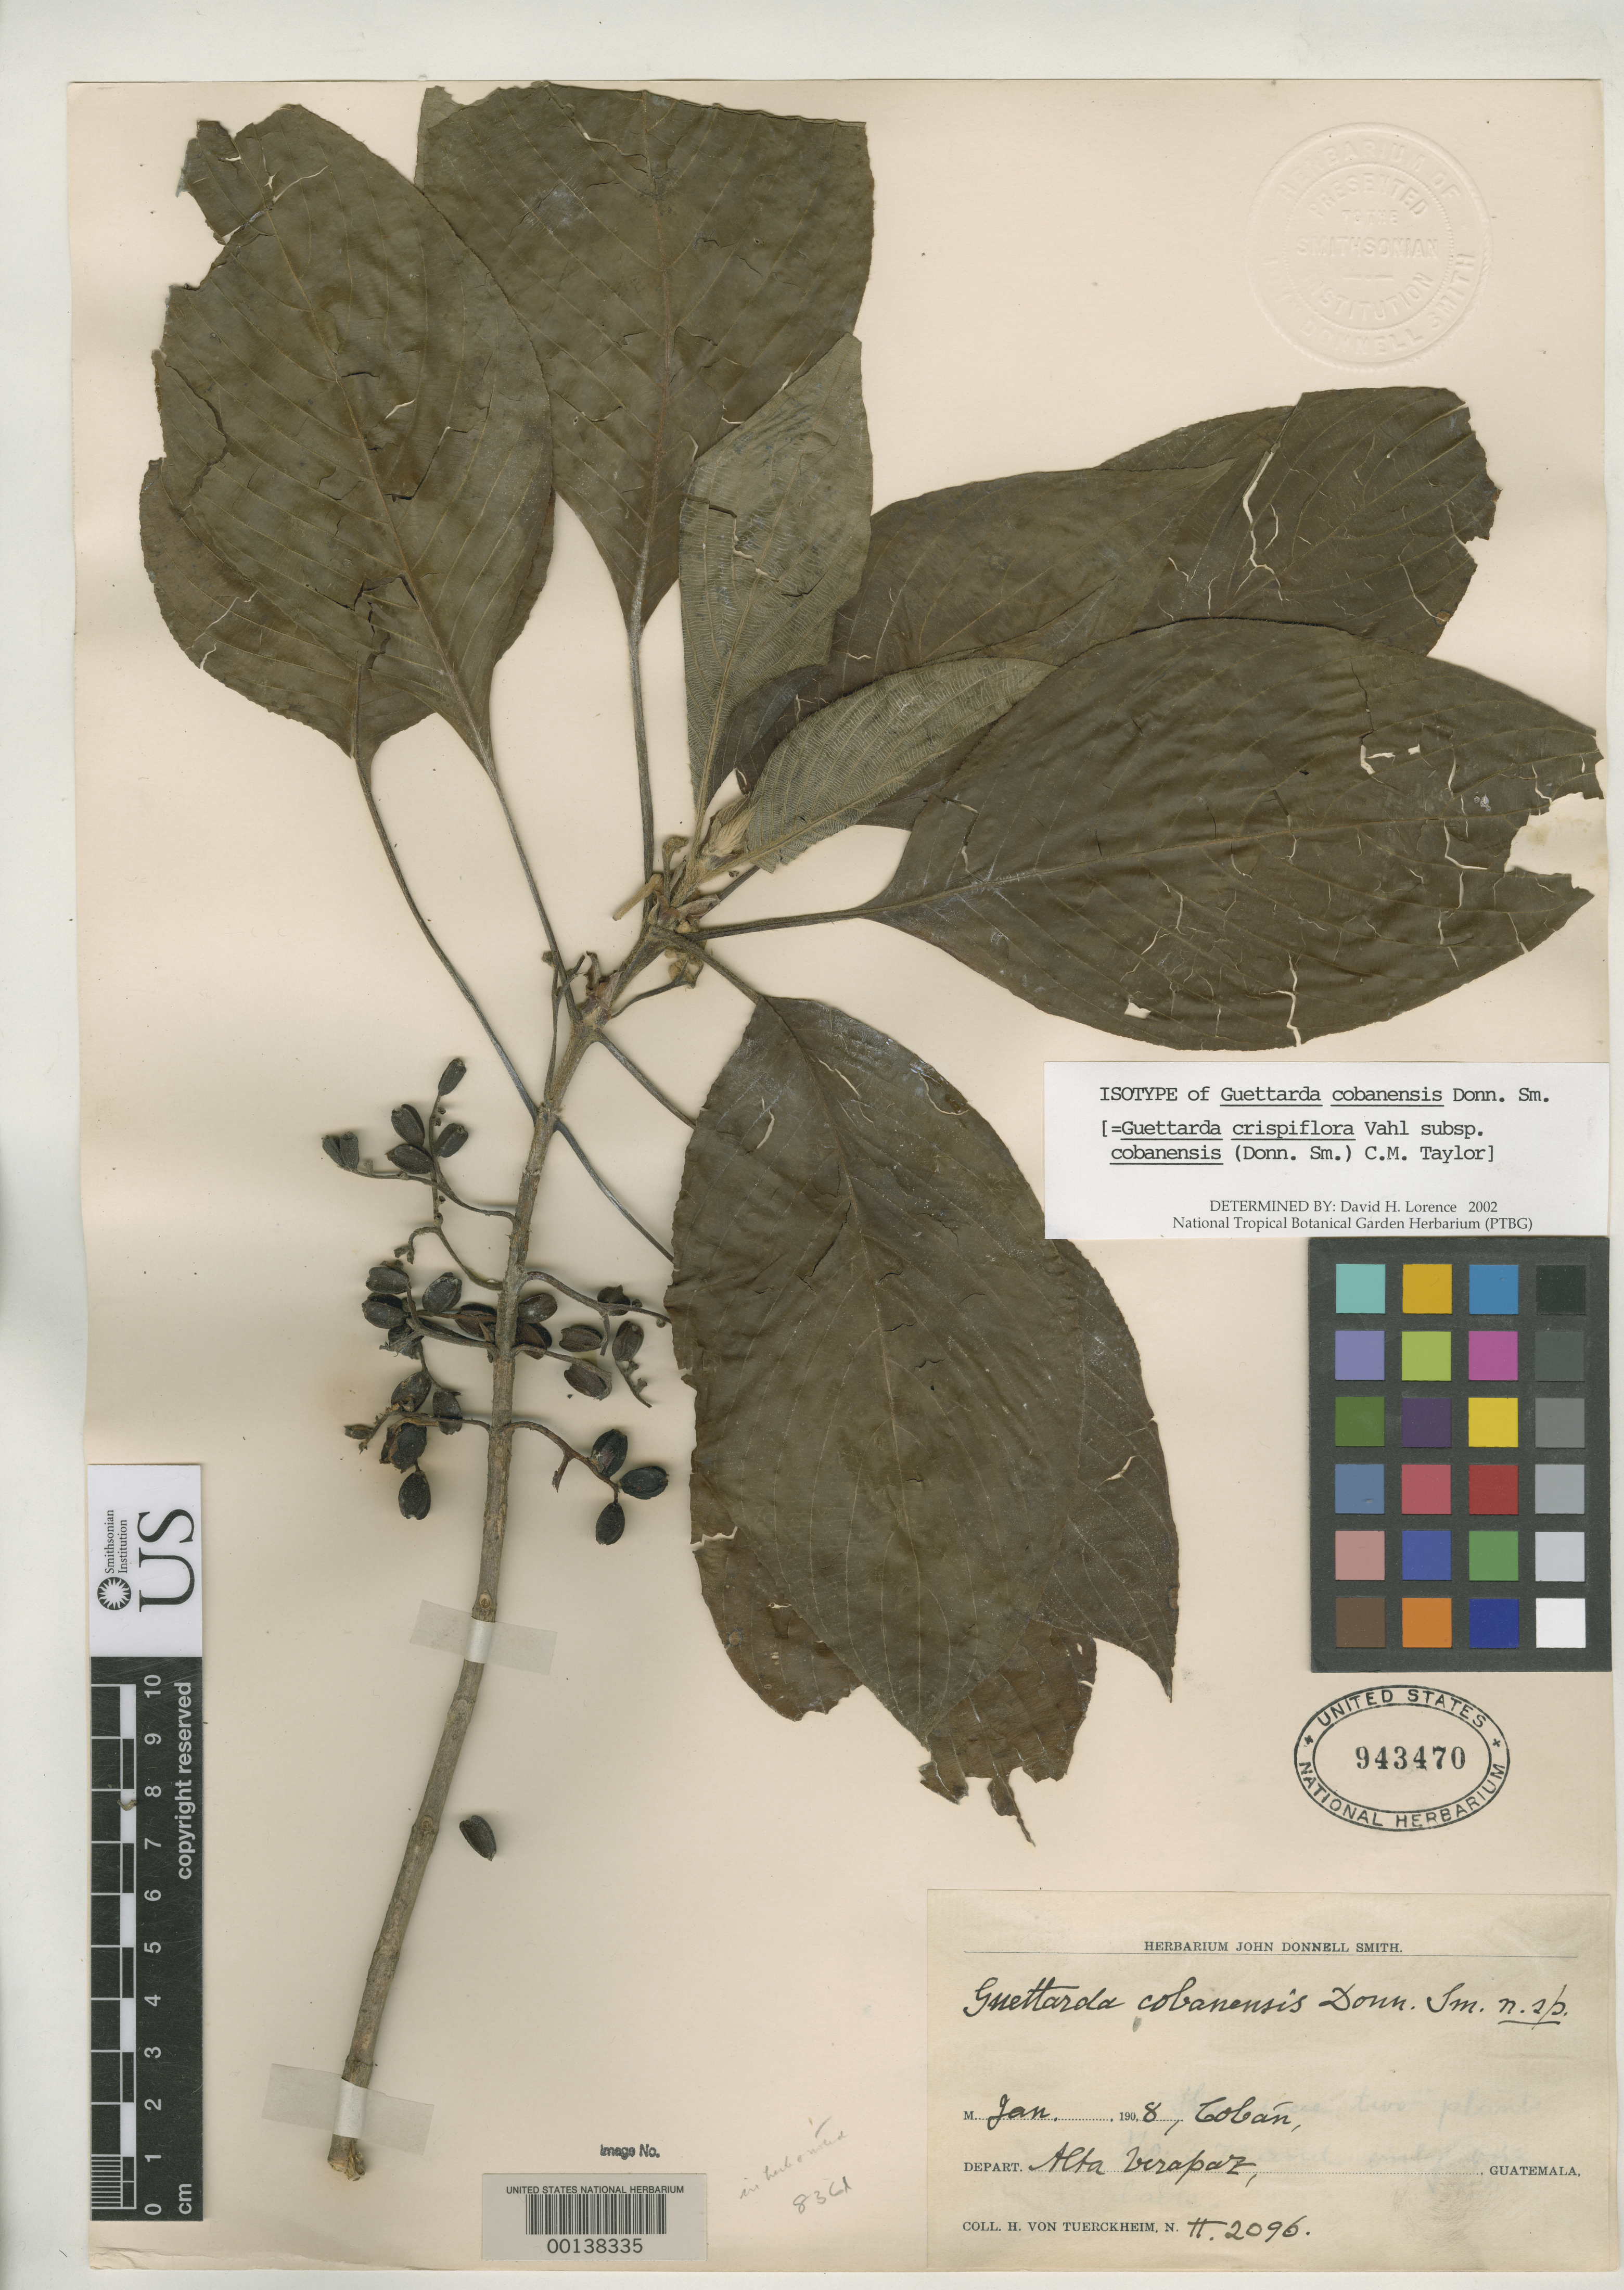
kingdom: Plantae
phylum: Tracheophyta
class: Magnoliopsida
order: Gentianales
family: Rubiaceae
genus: Guettarda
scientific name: Guettarda cobanensis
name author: Donn. Sm.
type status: Type Collection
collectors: H. von Türckheim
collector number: II 2096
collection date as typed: Jan 1908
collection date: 1908-01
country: Guatemala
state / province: Alta Verapaz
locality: Cobán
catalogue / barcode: US 943470